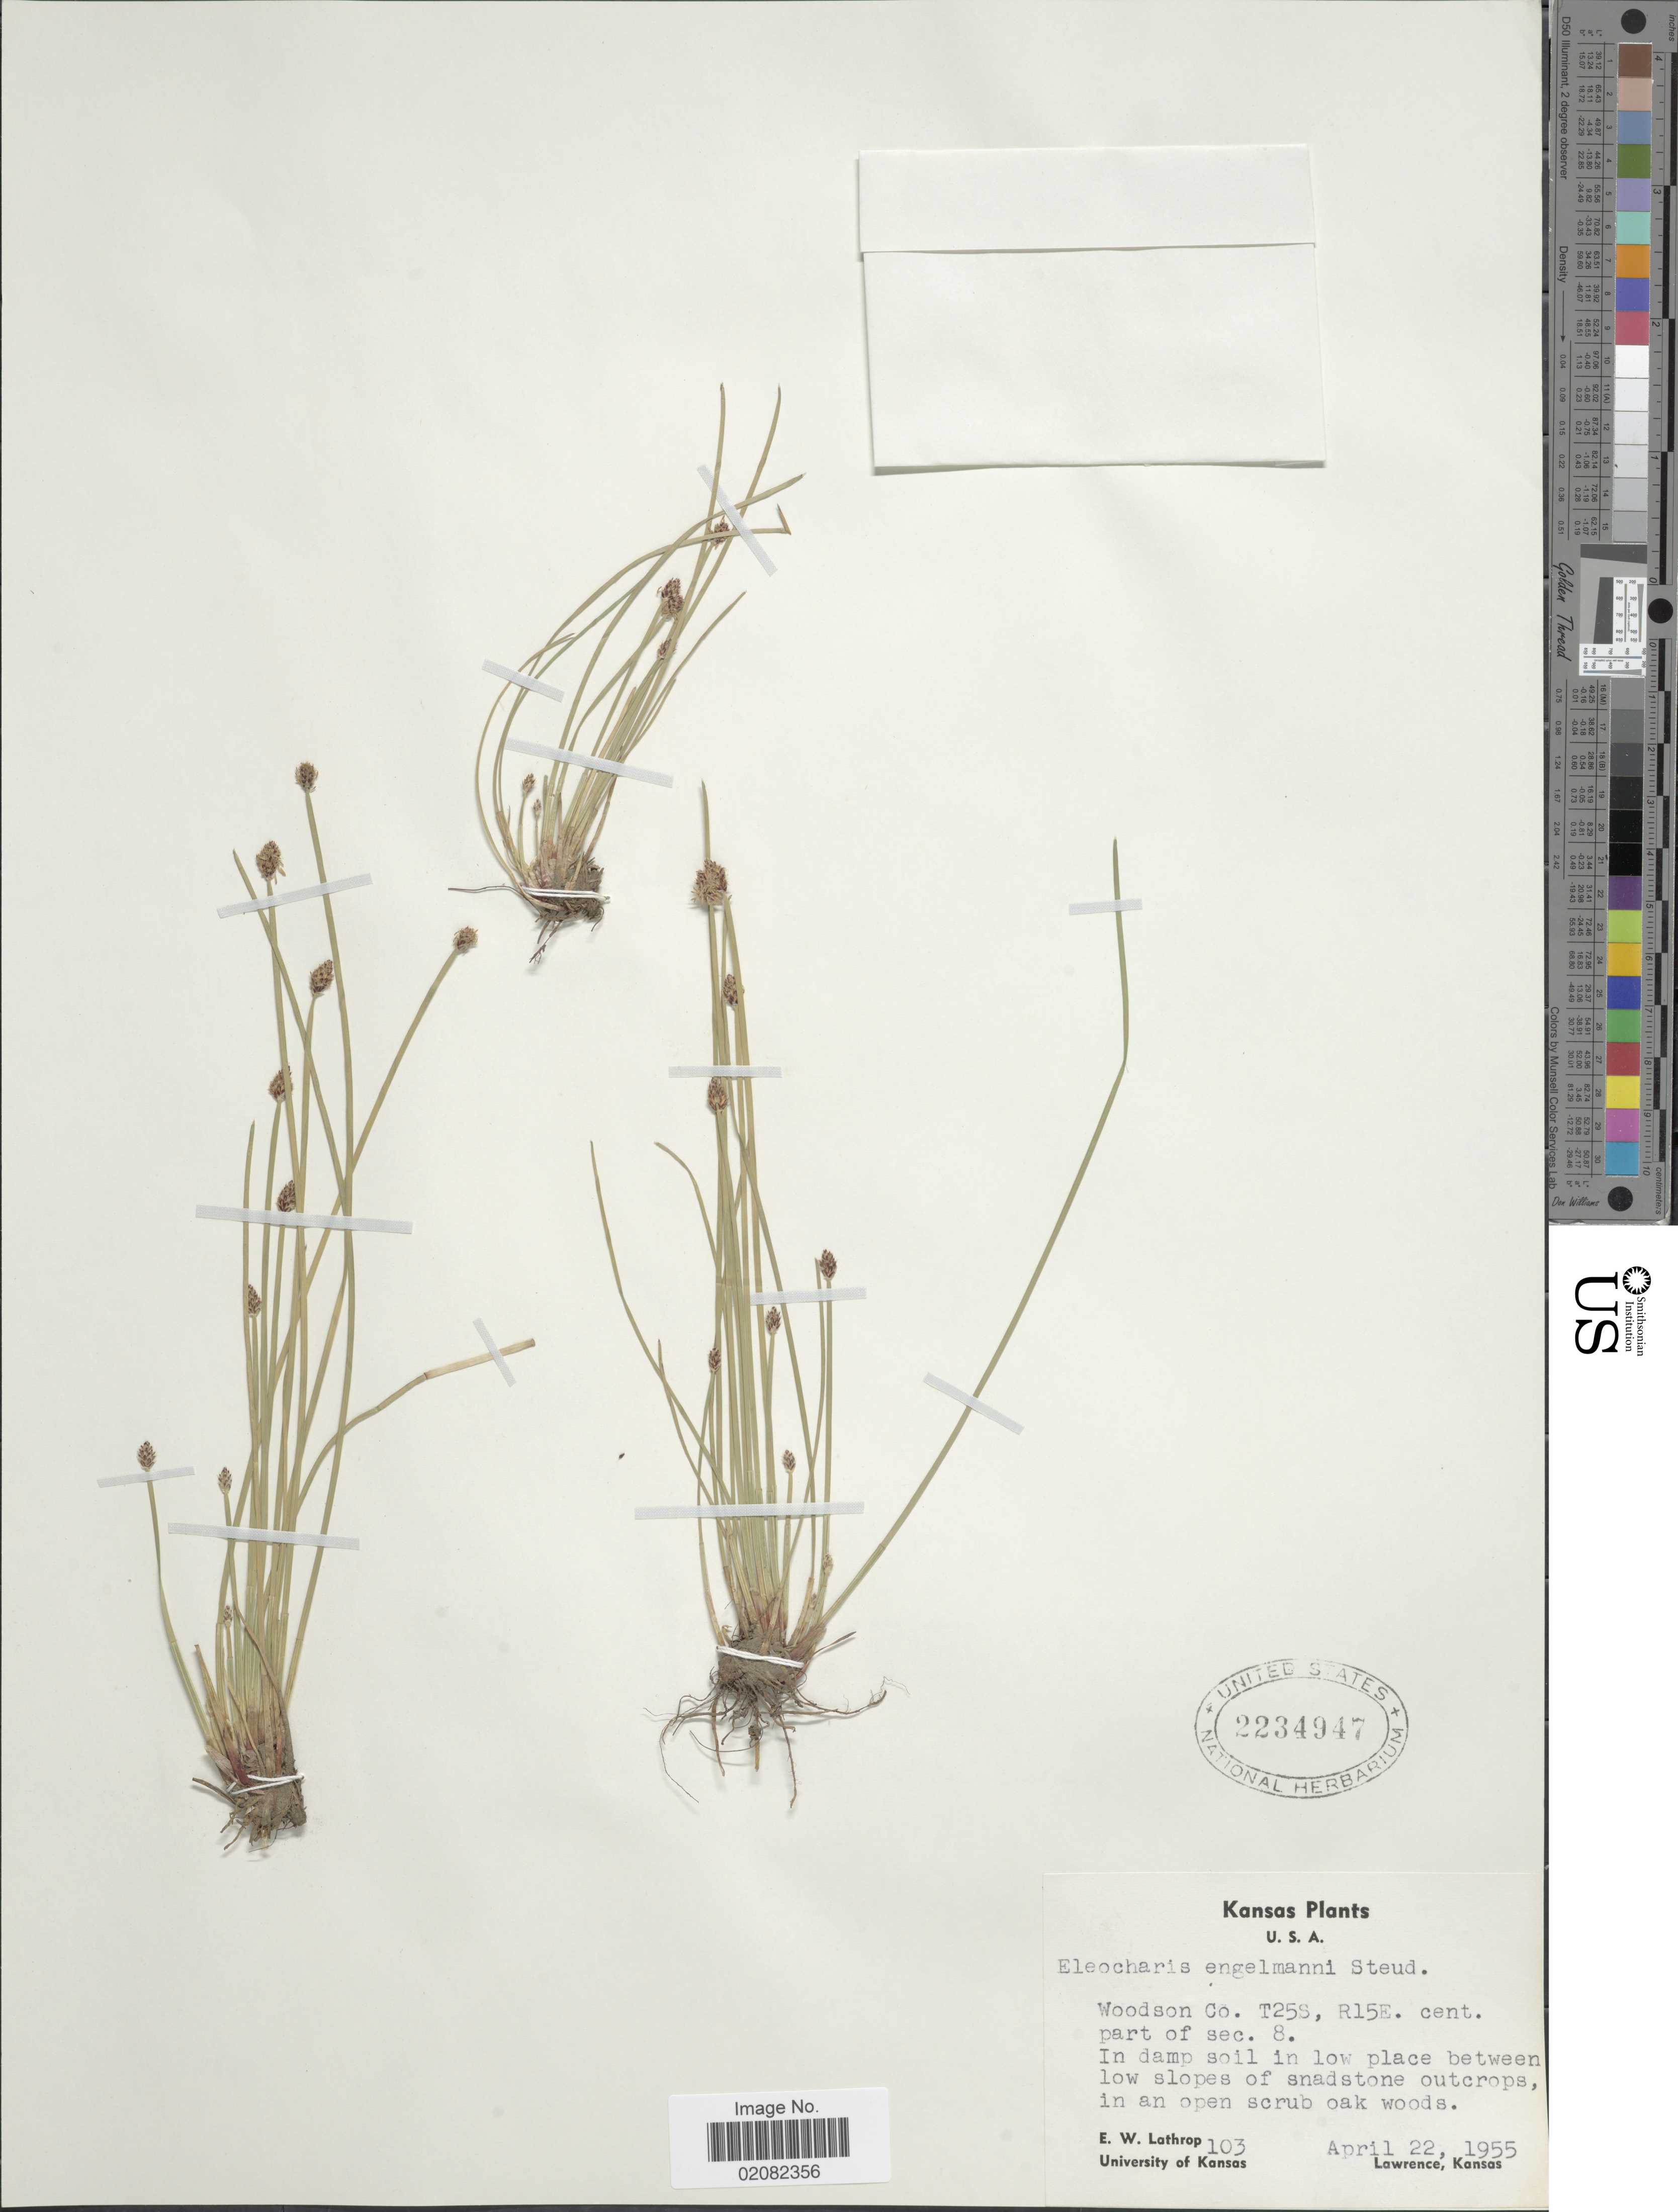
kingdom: Plantae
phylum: Tracheophyta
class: Liliopsida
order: Poales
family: Cyperaceae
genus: Eleocharis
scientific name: Eleocharis engelmannii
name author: Steud.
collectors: E. W. Lathrop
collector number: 103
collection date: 1955-04-22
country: United States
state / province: Kansas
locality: Woodson Co., T25S, R15E, cent. part of sec. 8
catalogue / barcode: US 2234947